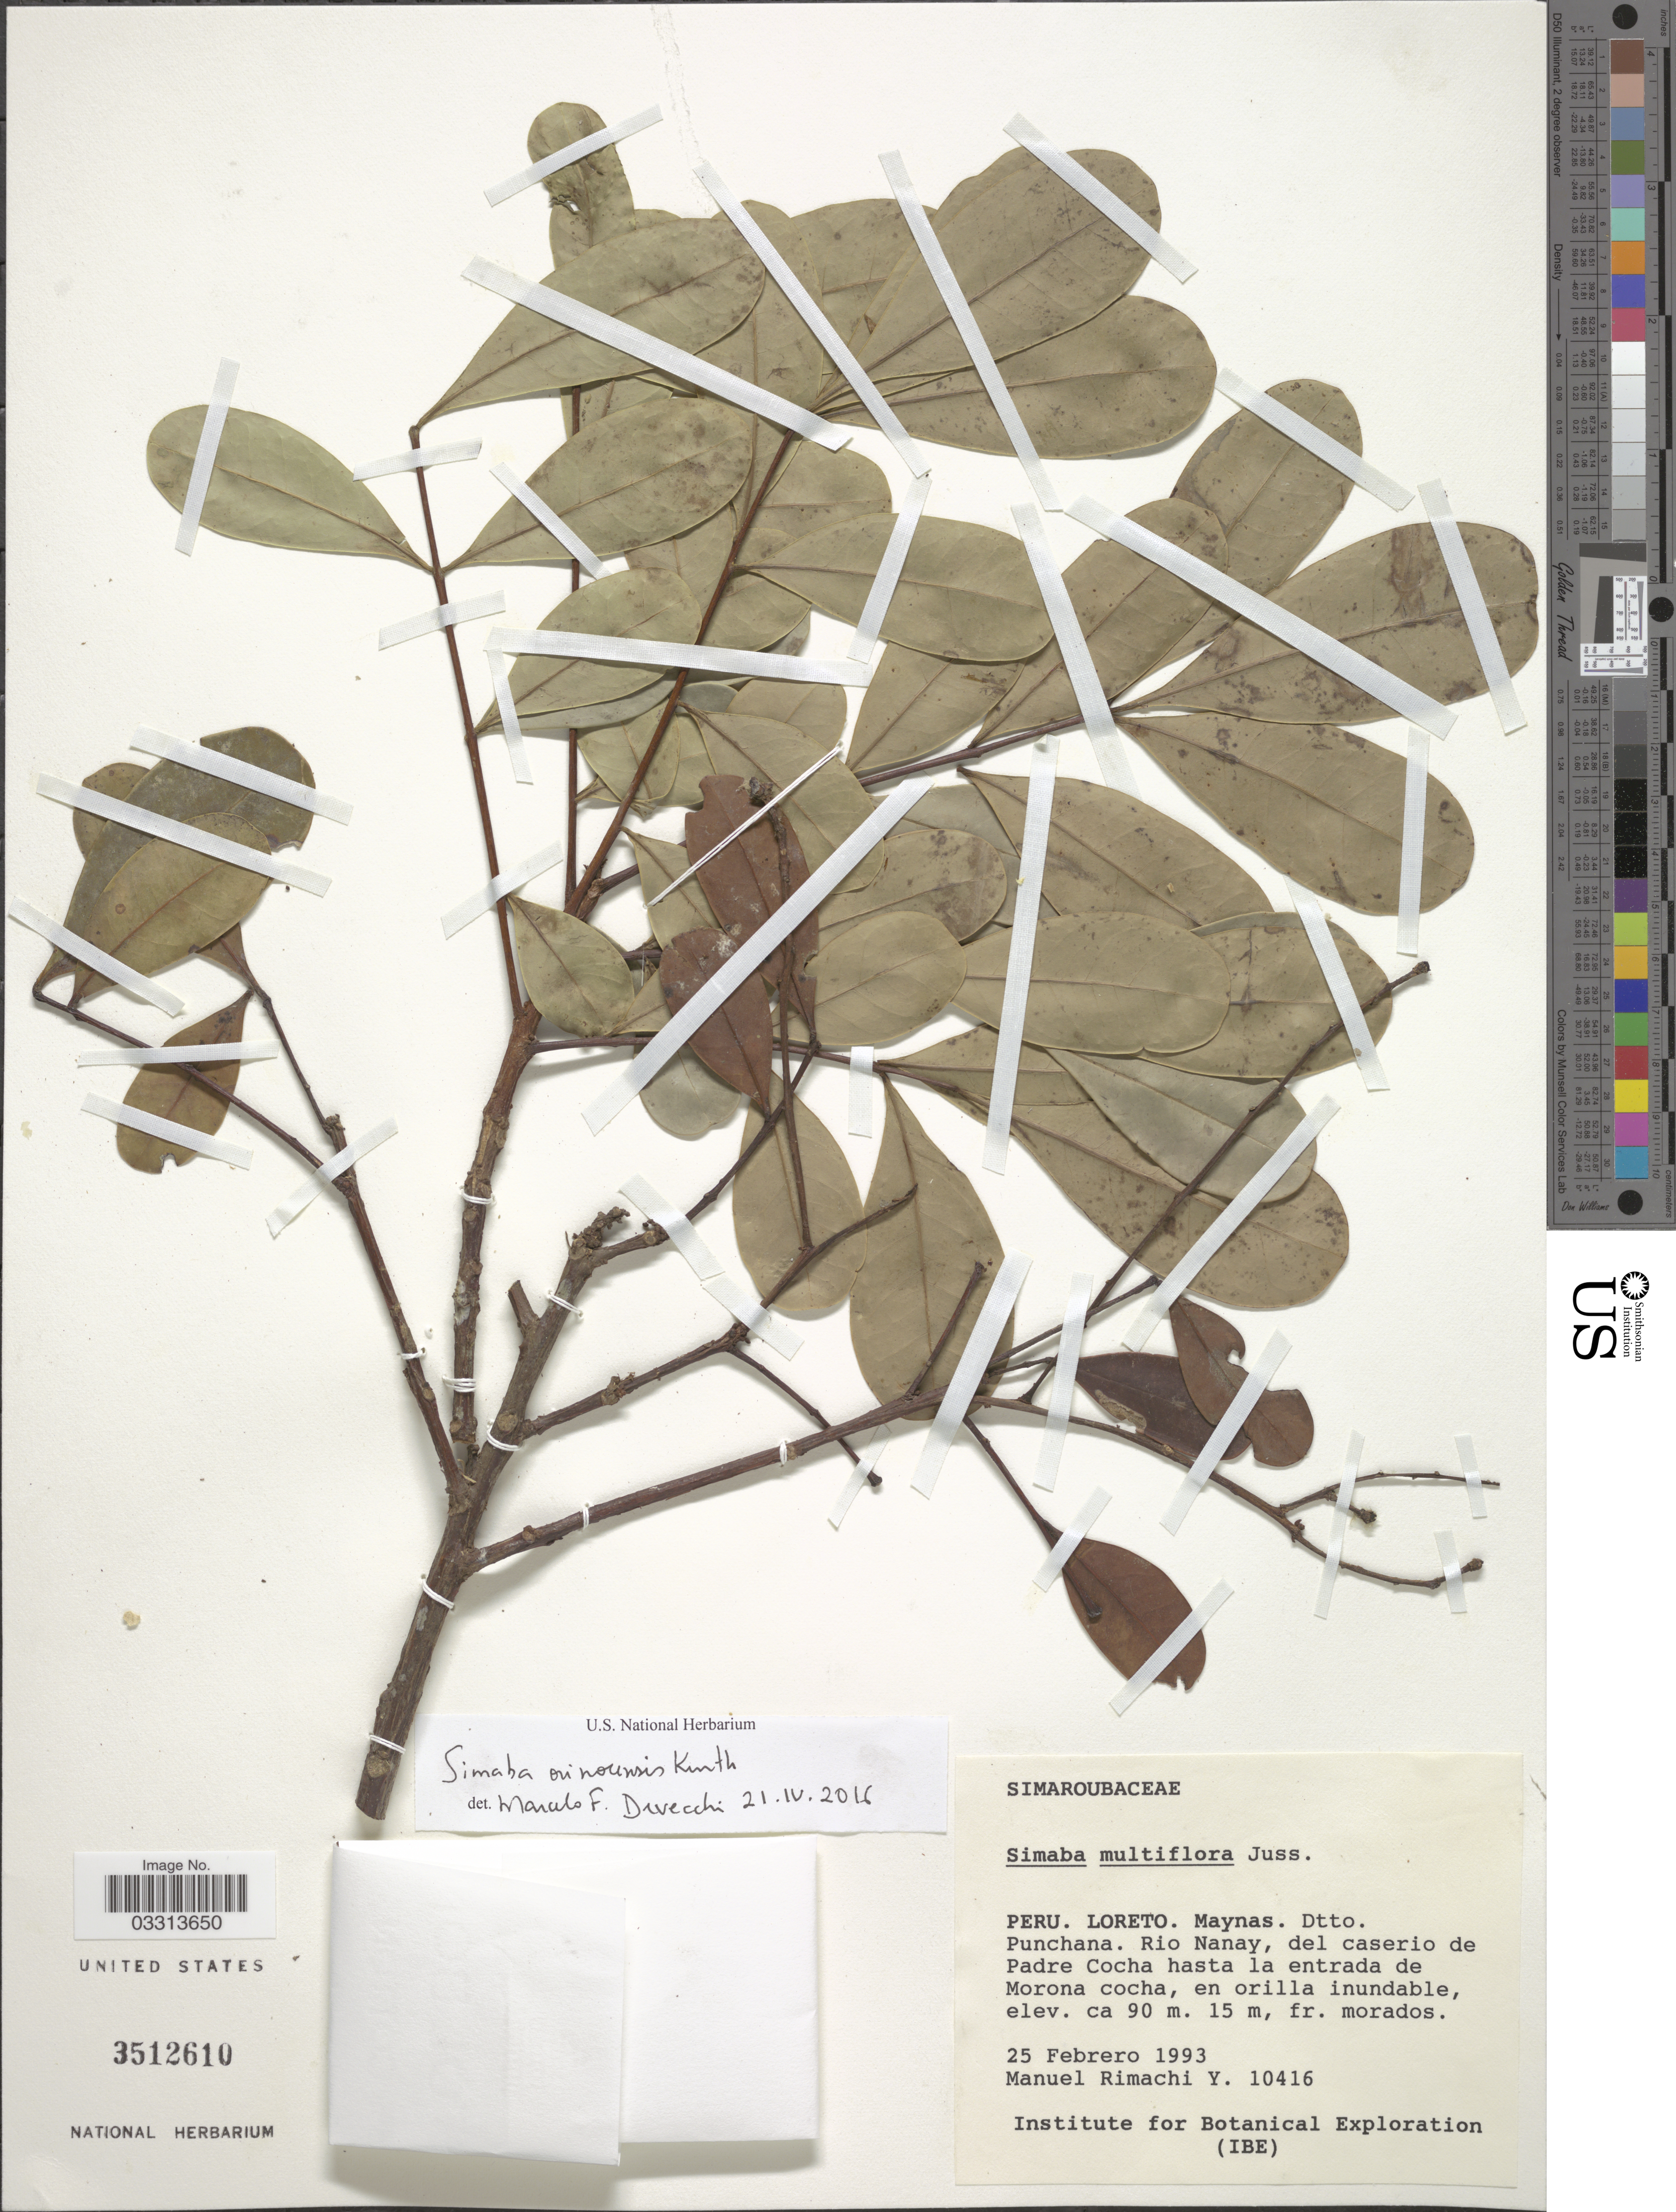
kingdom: Plantae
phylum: Tracheophyta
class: Magnoliopsida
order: Sapindales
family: Simaroubaceae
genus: Simaba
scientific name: Simaba orinocensis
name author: Kunth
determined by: Devecchi, M. F.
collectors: M. Rimachi Y.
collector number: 10416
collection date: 1993-02-25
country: Peru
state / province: Loreto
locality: Maynas, Dtto. Punchana. Rio Nanay, del caserio de Padre Cocha hasta la entrada de Morona cocha.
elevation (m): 90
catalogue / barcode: US 3512610